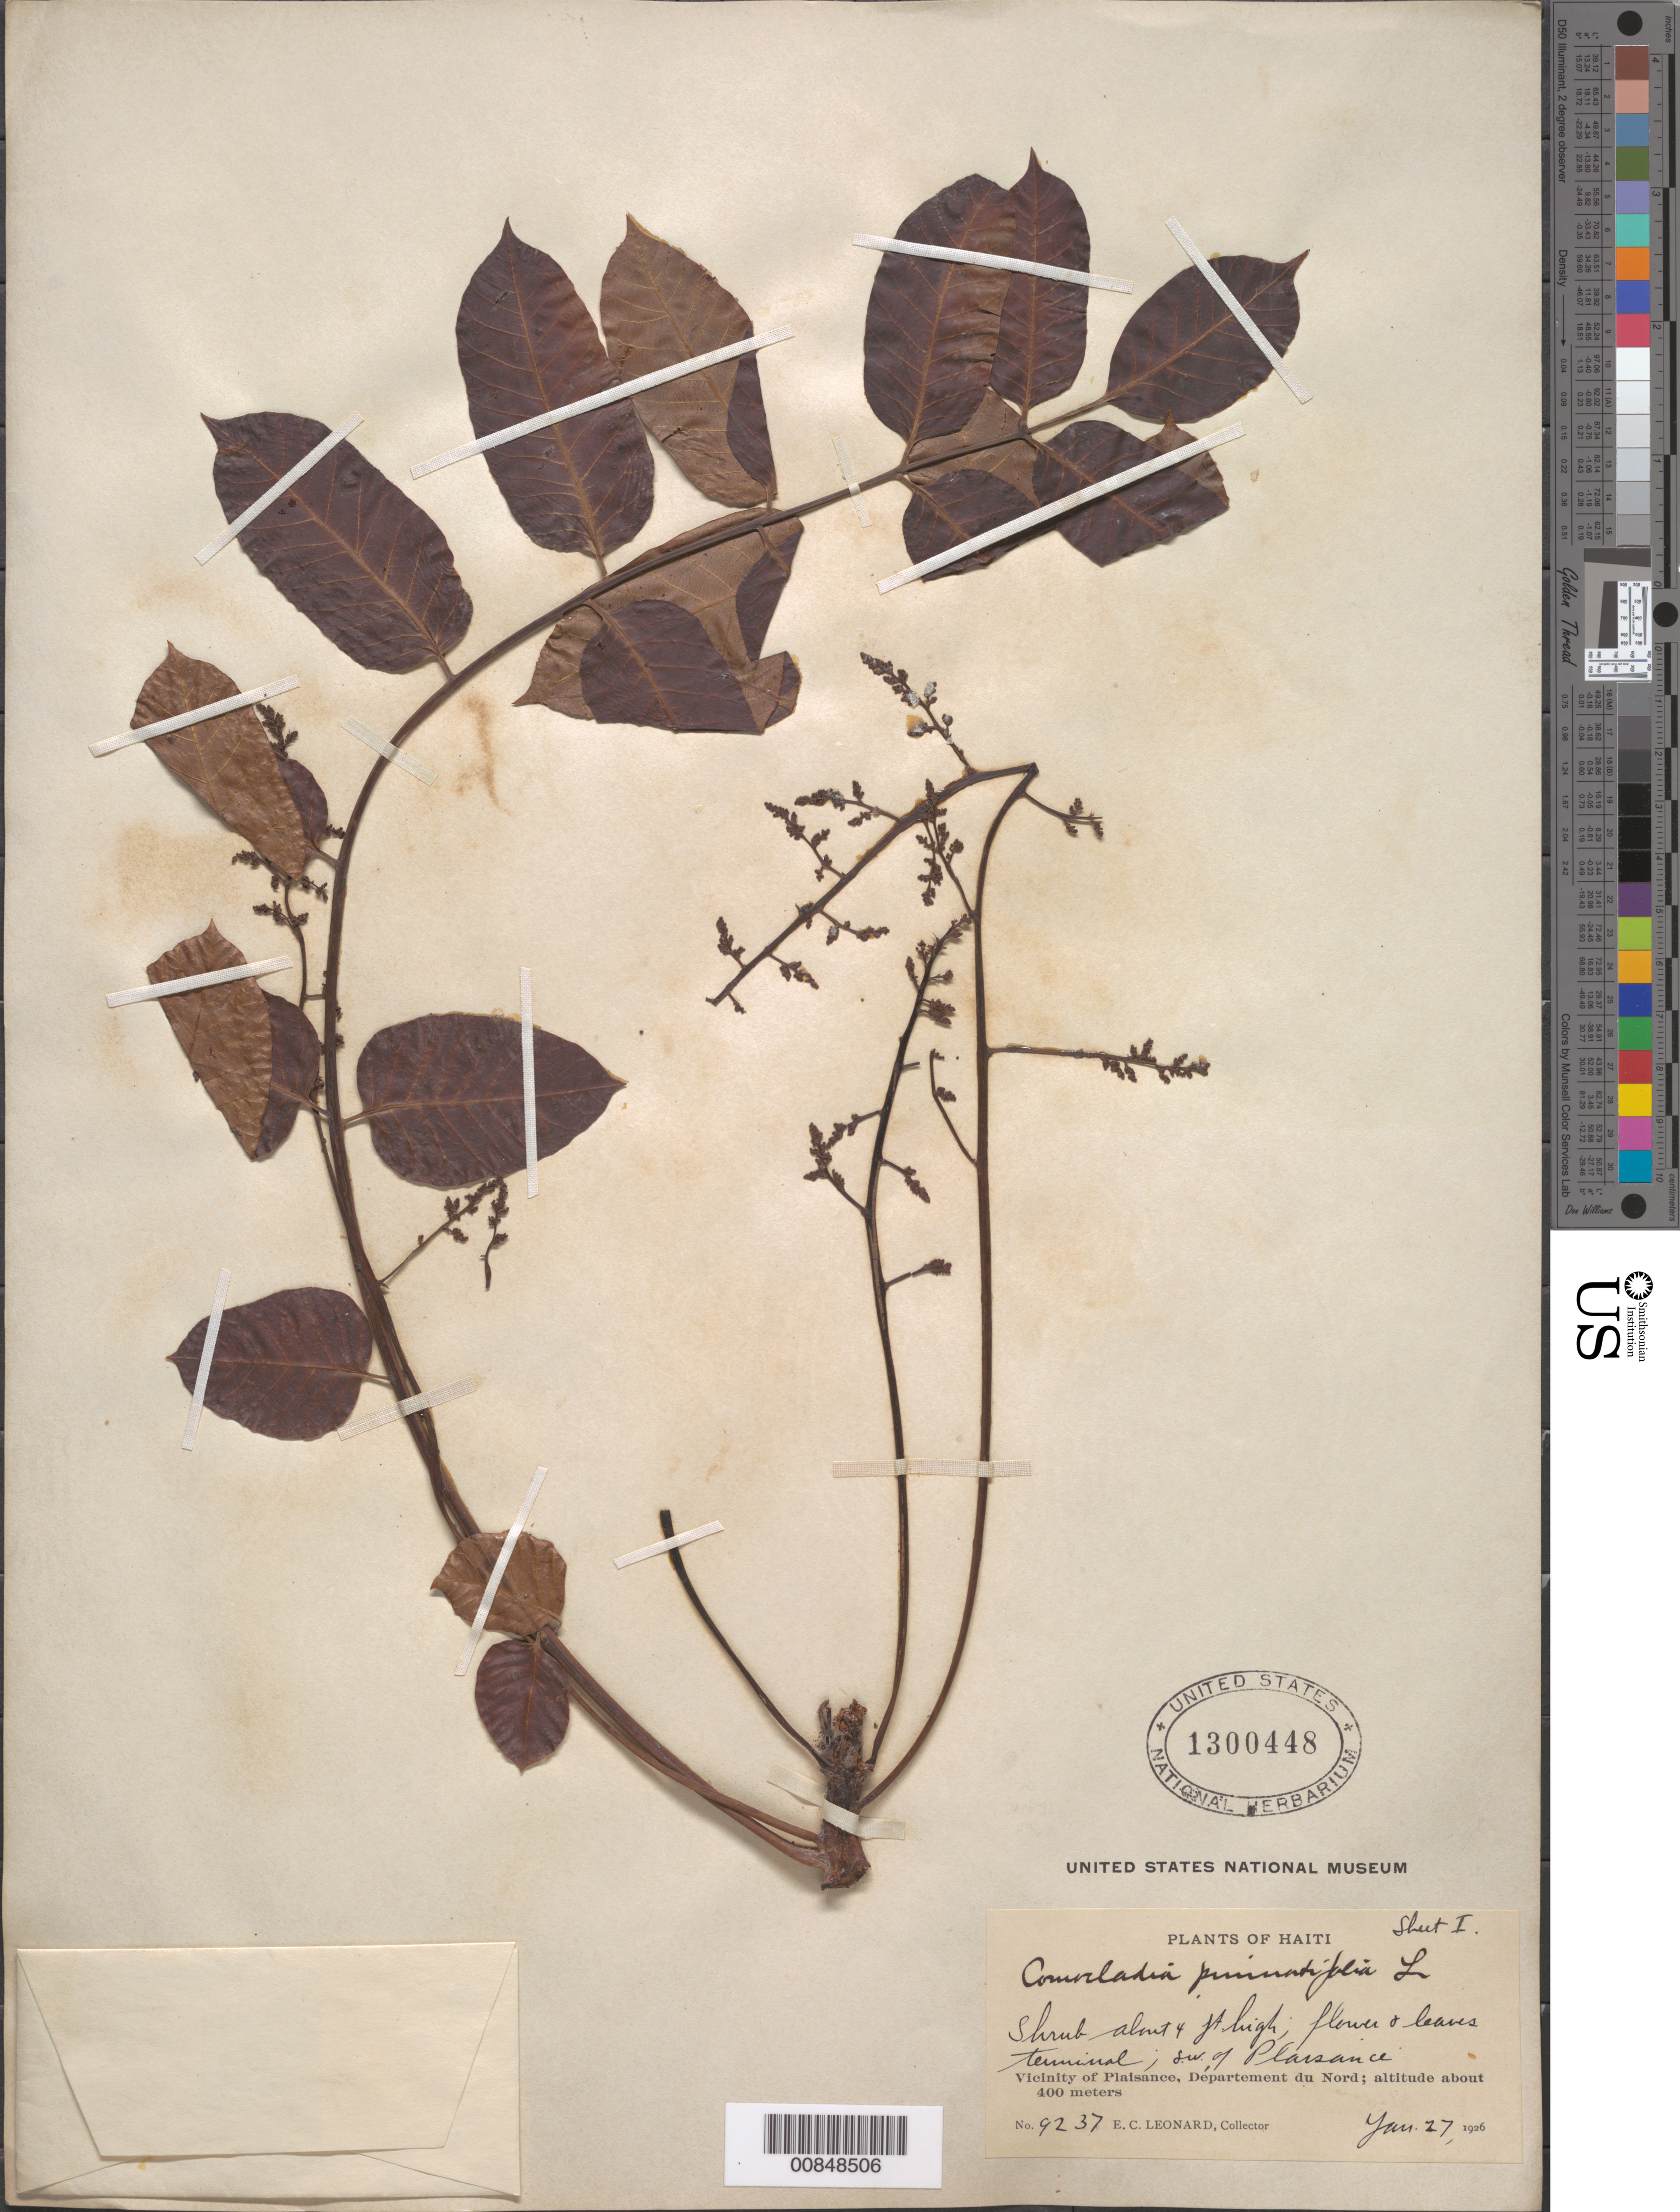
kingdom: Plantae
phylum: Tracheophyta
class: Magnoliopsida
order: Sapindales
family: Anacardiaceae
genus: Comocladia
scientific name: Comocladia pinnatifolia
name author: L.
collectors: E. C. Leonard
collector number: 9237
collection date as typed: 27 Jan 1926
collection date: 1926-01-27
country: Haiti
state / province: Nord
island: Hispaniola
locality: Vicinity of Plaisance, SW of town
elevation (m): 400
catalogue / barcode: US 1300448